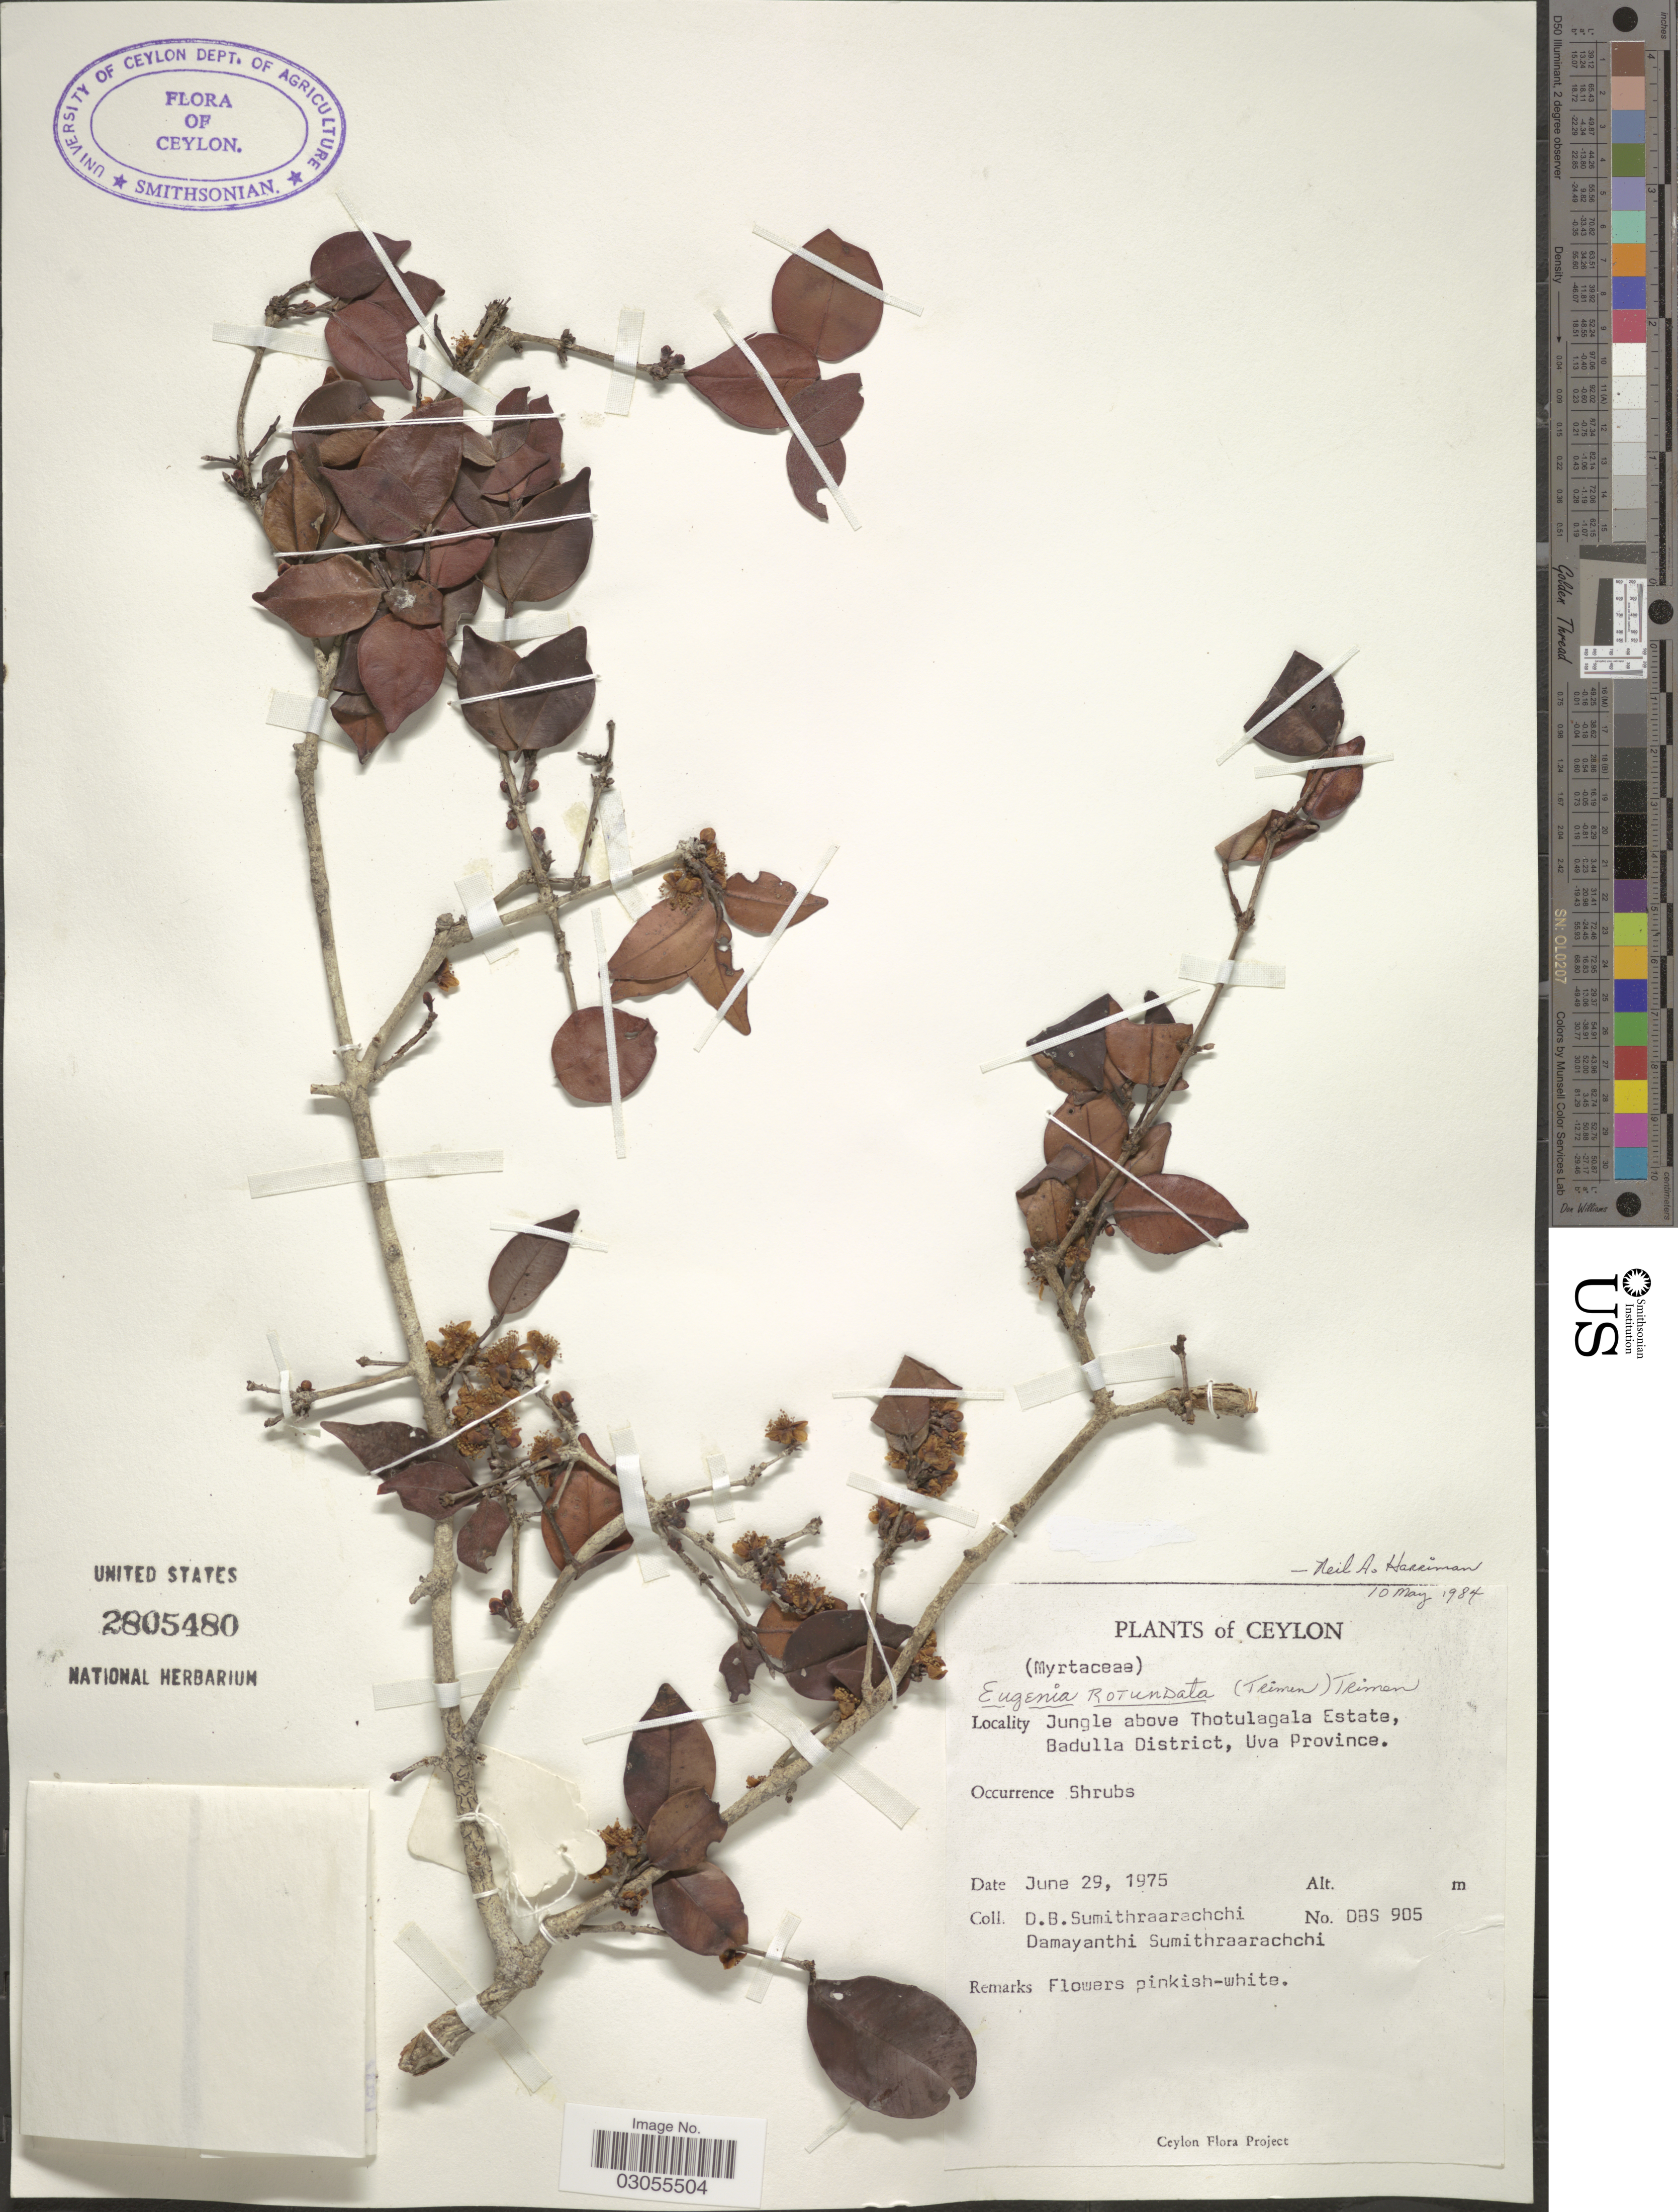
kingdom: Plantae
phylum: Tracheophyta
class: Magnoliopsida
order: Myrtales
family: Myrtaceae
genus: Eugenia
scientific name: Eugenia rotundata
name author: Trimen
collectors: D. B. Sumithraarachchi & D. Sumithraarachchi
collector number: DBS 905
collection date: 1975-06-29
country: Sri Lanka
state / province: Uva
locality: Ceylon. Jungle above Thotulagala Estate, Badulla District.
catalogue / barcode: US 2805480